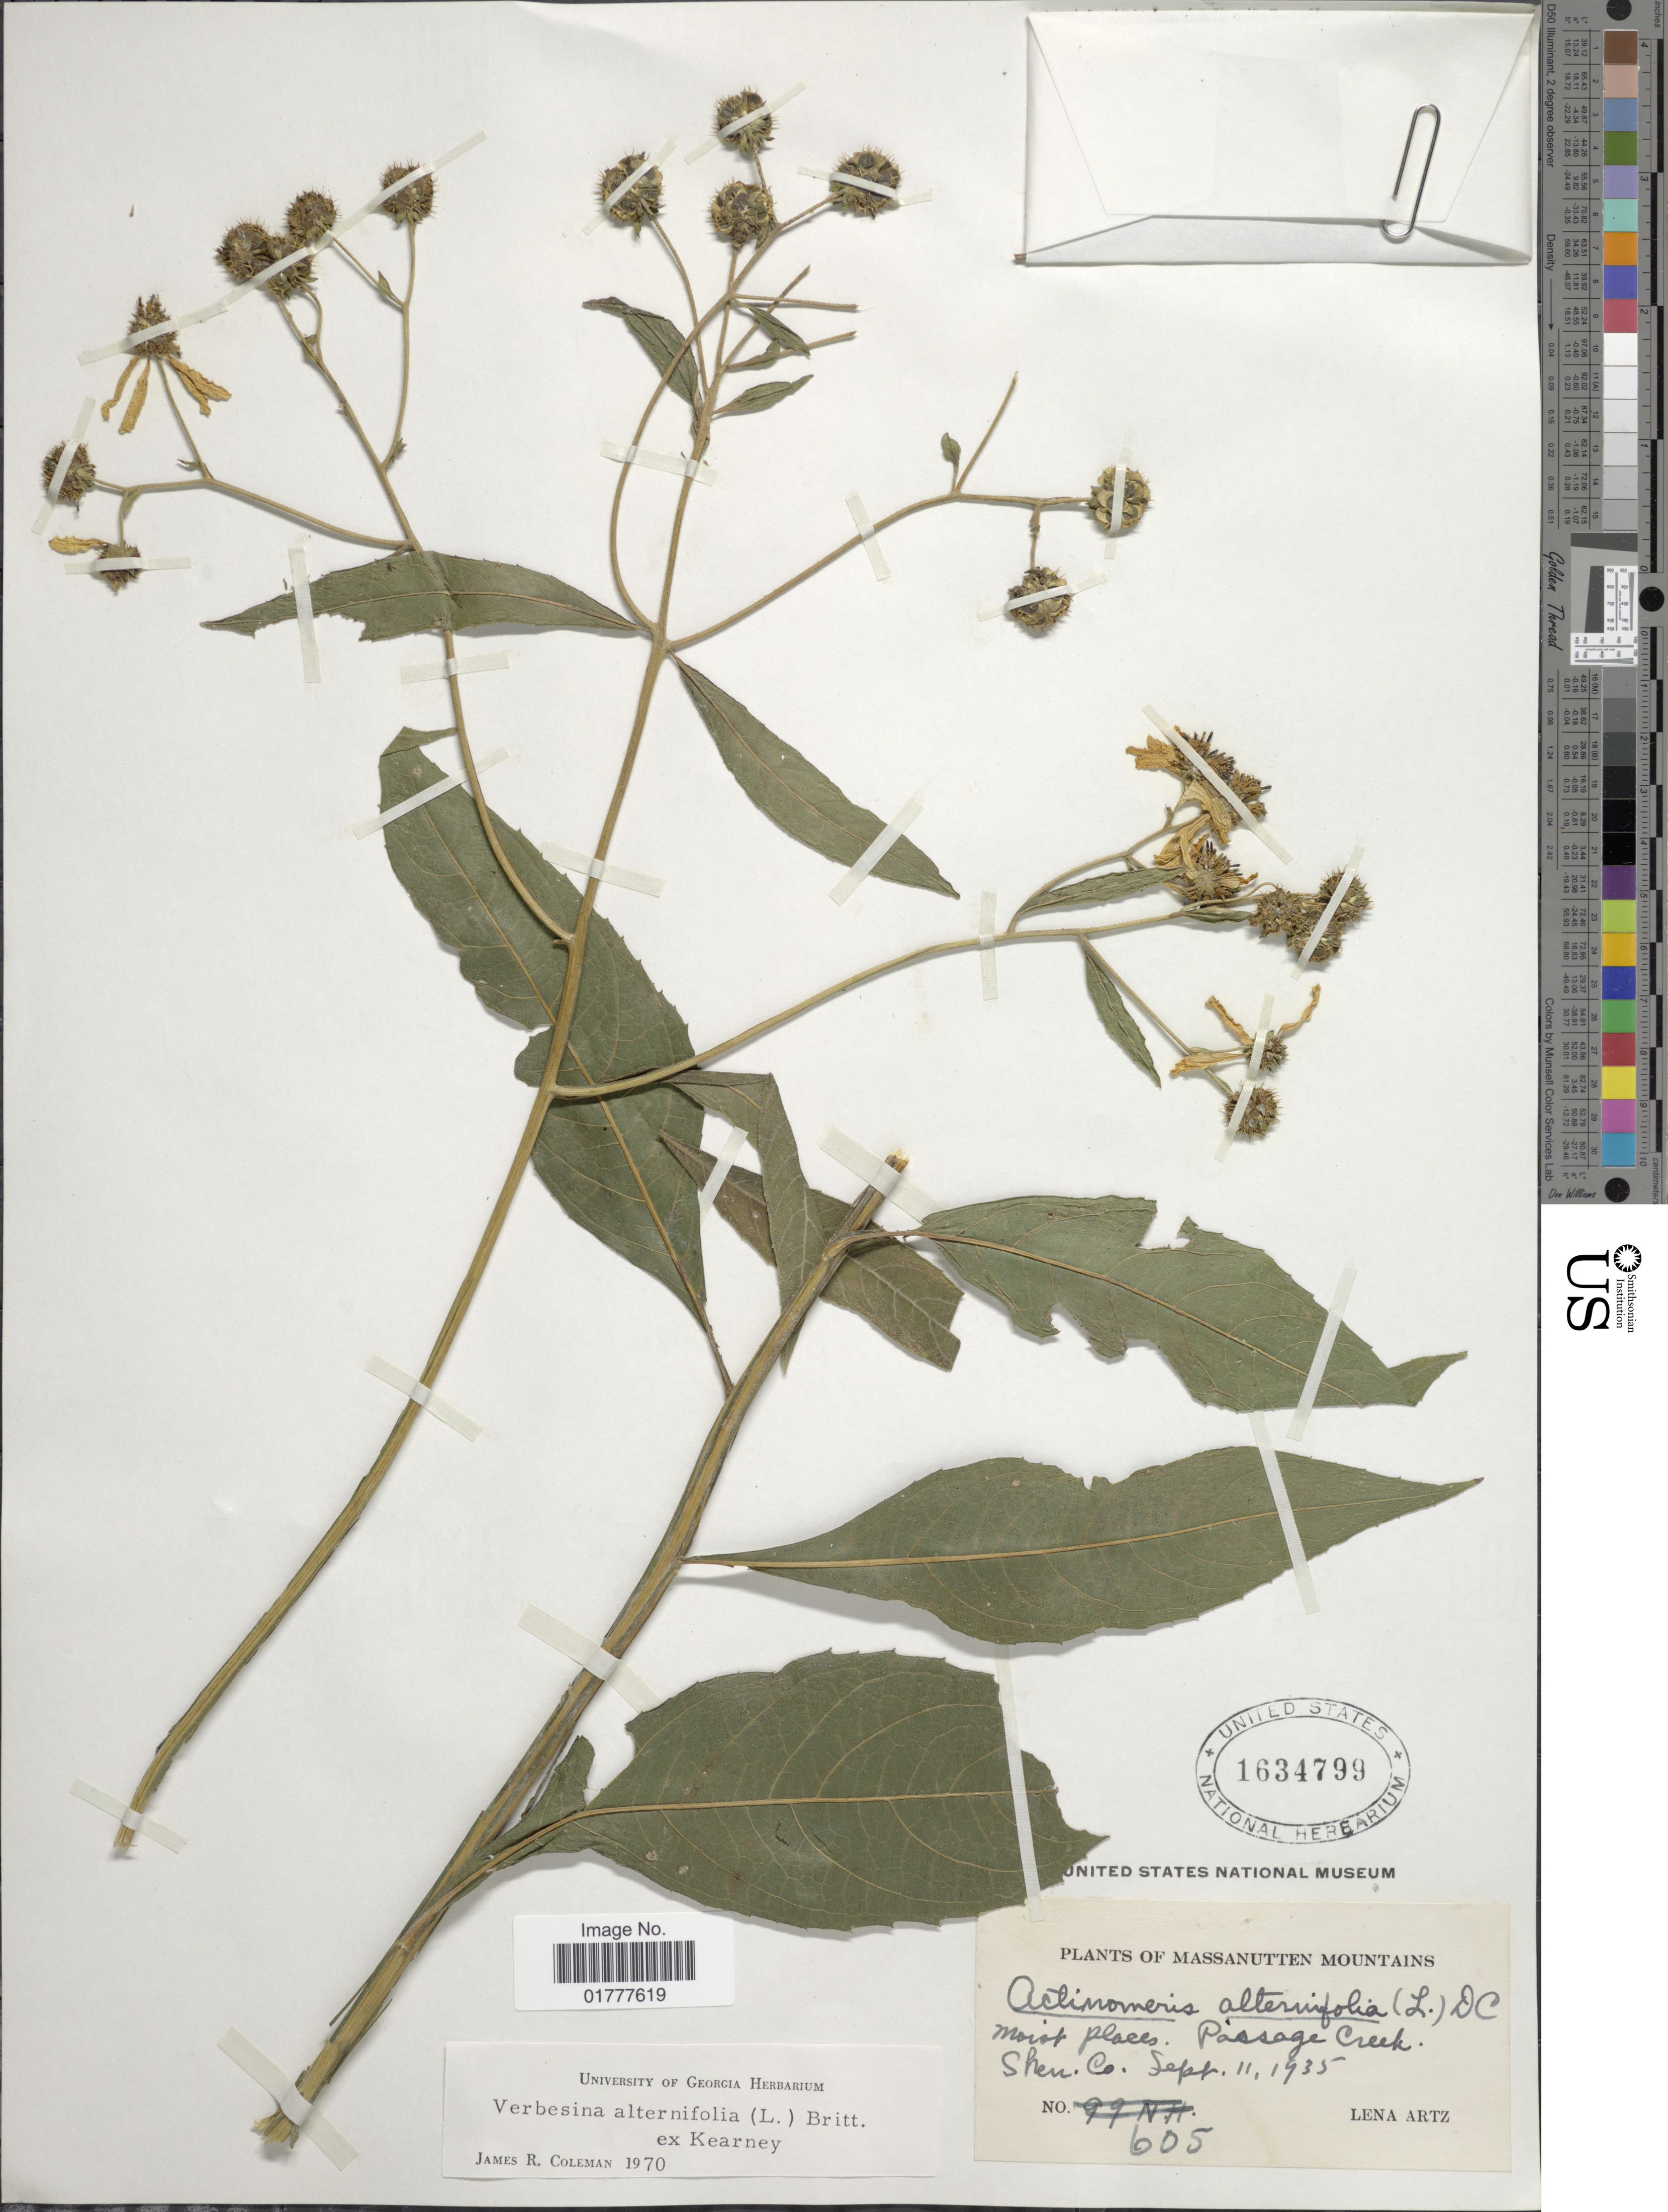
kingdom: Plantae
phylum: Tracheophyta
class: Magnoliopsida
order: Asterales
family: Asteraceae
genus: Actinomeris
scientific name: Actinomeris alternifolia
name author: (L.) DC.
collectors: L. Artz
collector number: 605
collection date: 1935-09-11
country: United States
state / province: Virginia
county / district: Shenandoah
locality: Massanutten Mountains, Passage Creek. Shen. Co.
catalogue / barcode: US 1634799